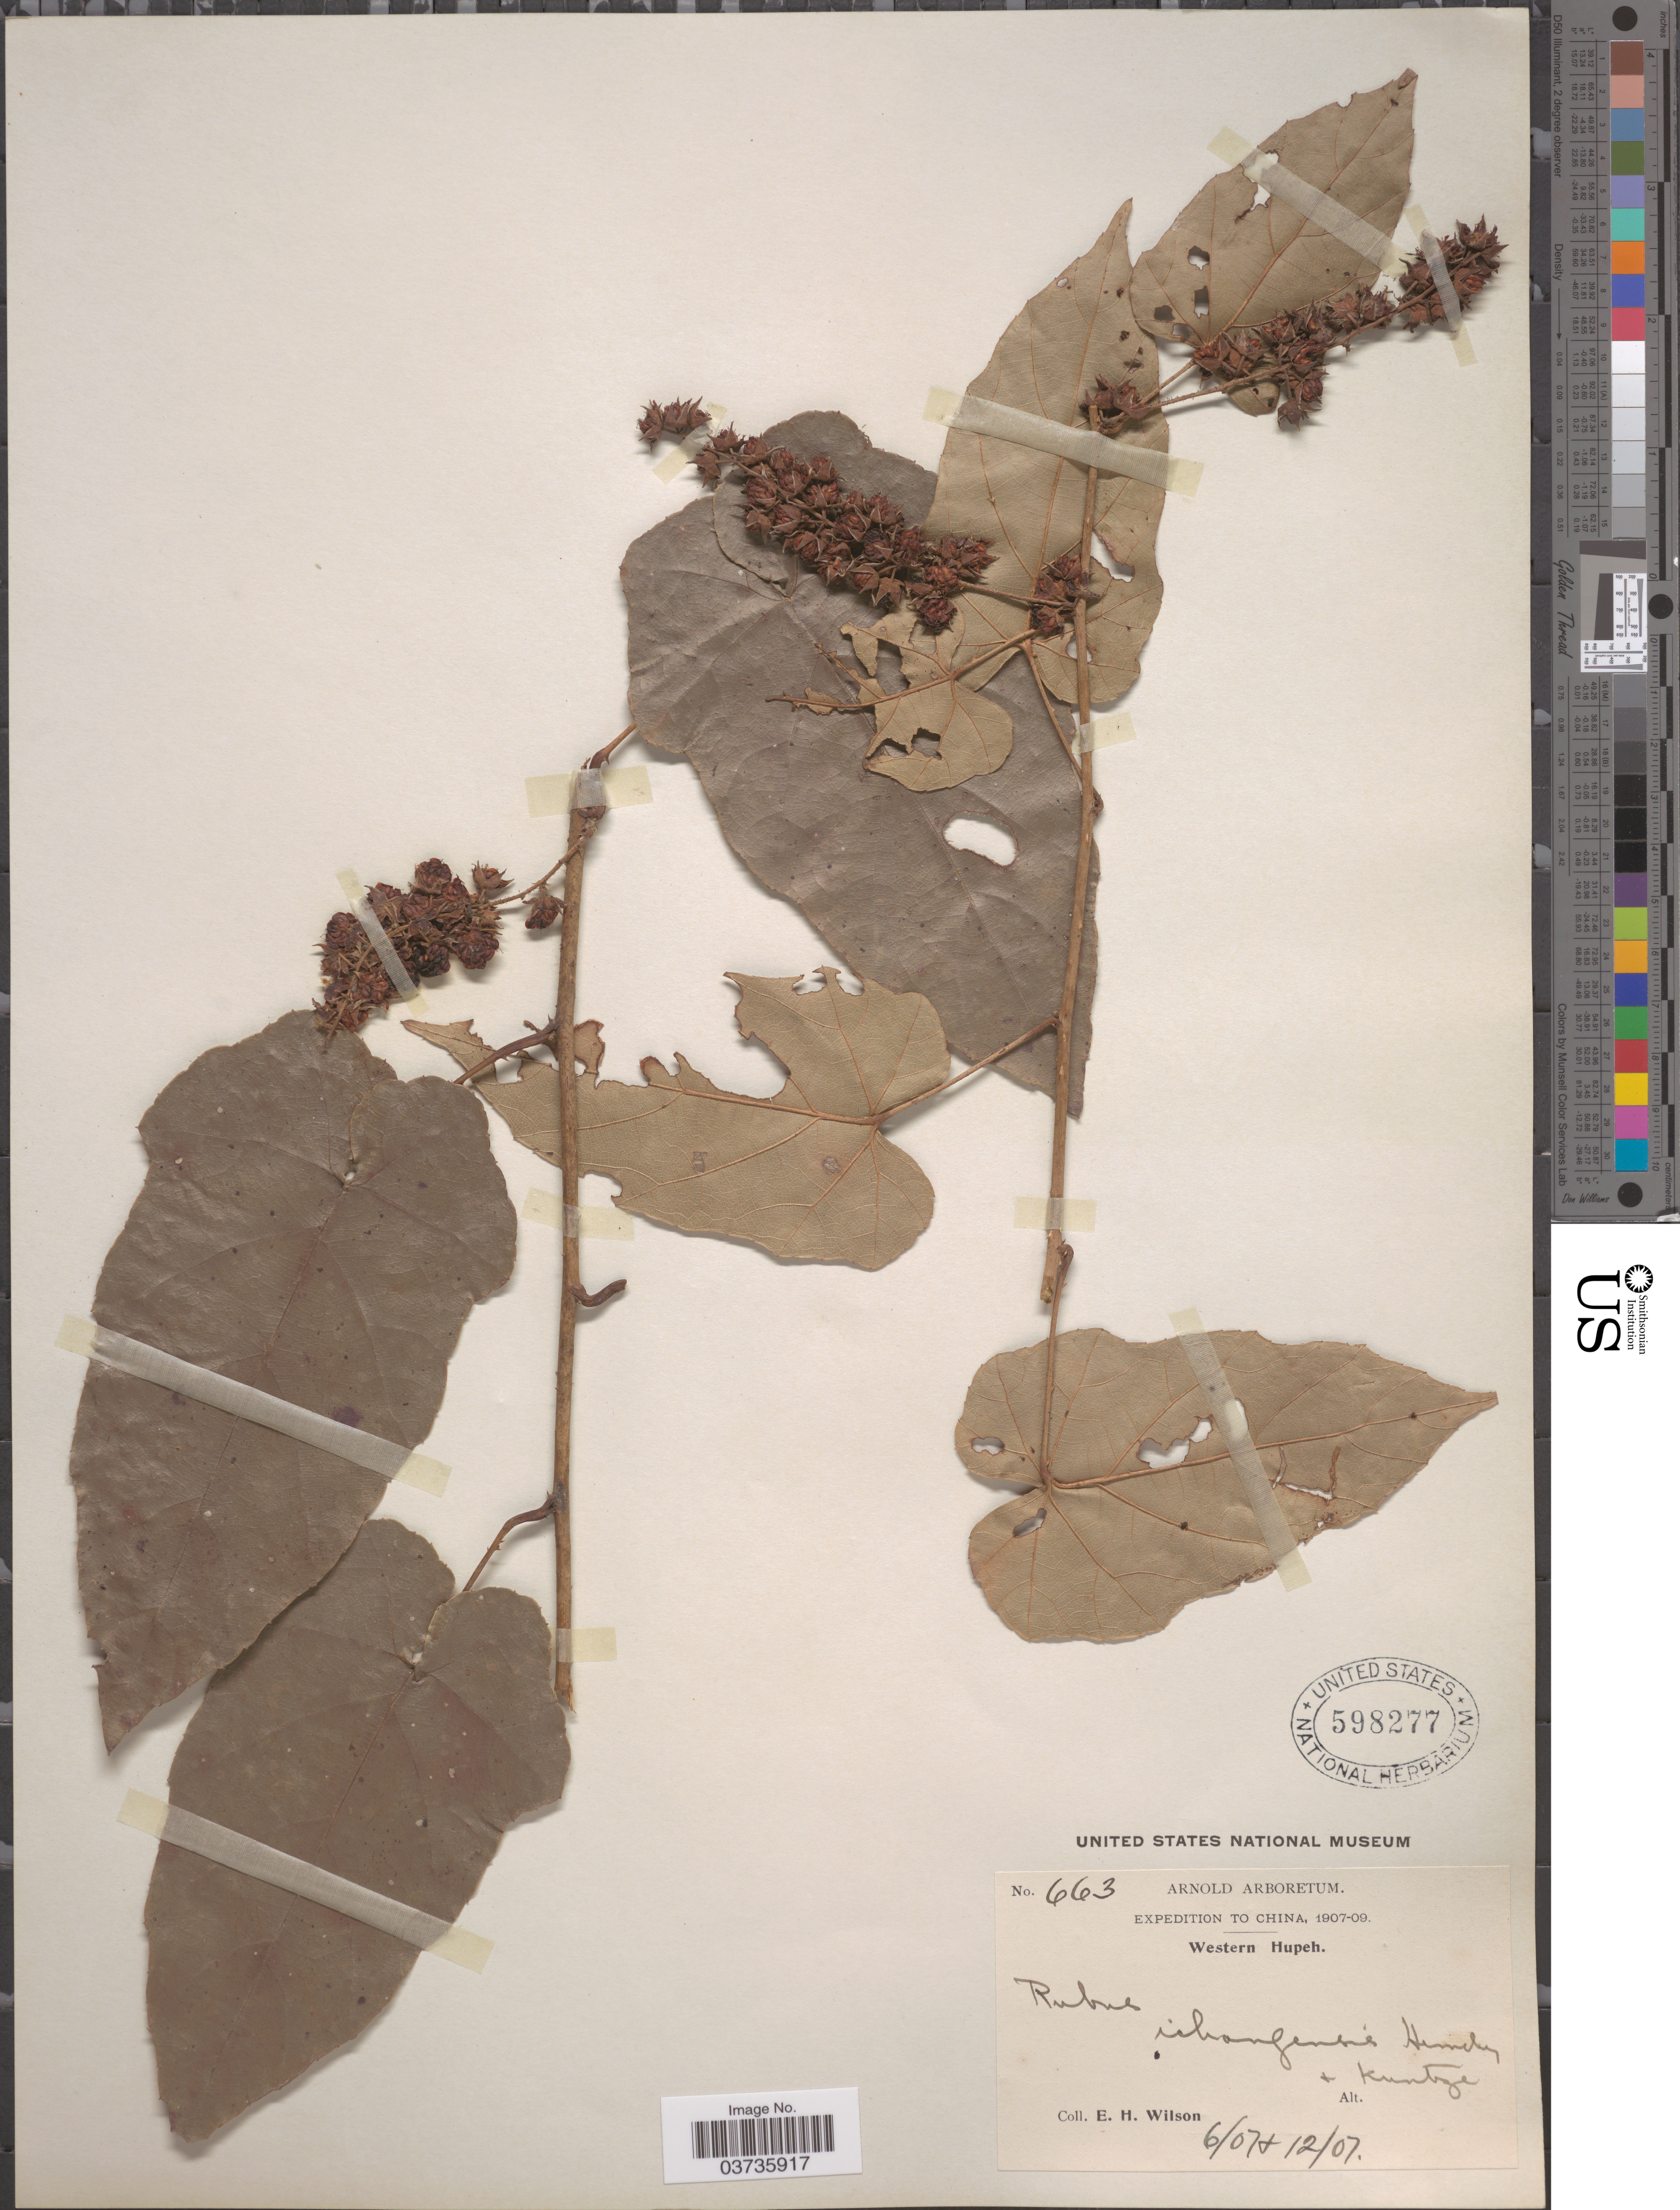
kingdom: Plantae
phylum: Tracheophyta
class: Magnoliopsida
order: Rosales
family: Rosaceae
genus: Rubus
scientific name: Rubus ichangensis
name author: Hemsl. & Kuntze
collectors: E. Wilson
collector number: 663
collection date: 1907-06/1907-12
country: China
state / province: Hubei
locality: Western Hupeh.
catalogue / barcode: US 598277